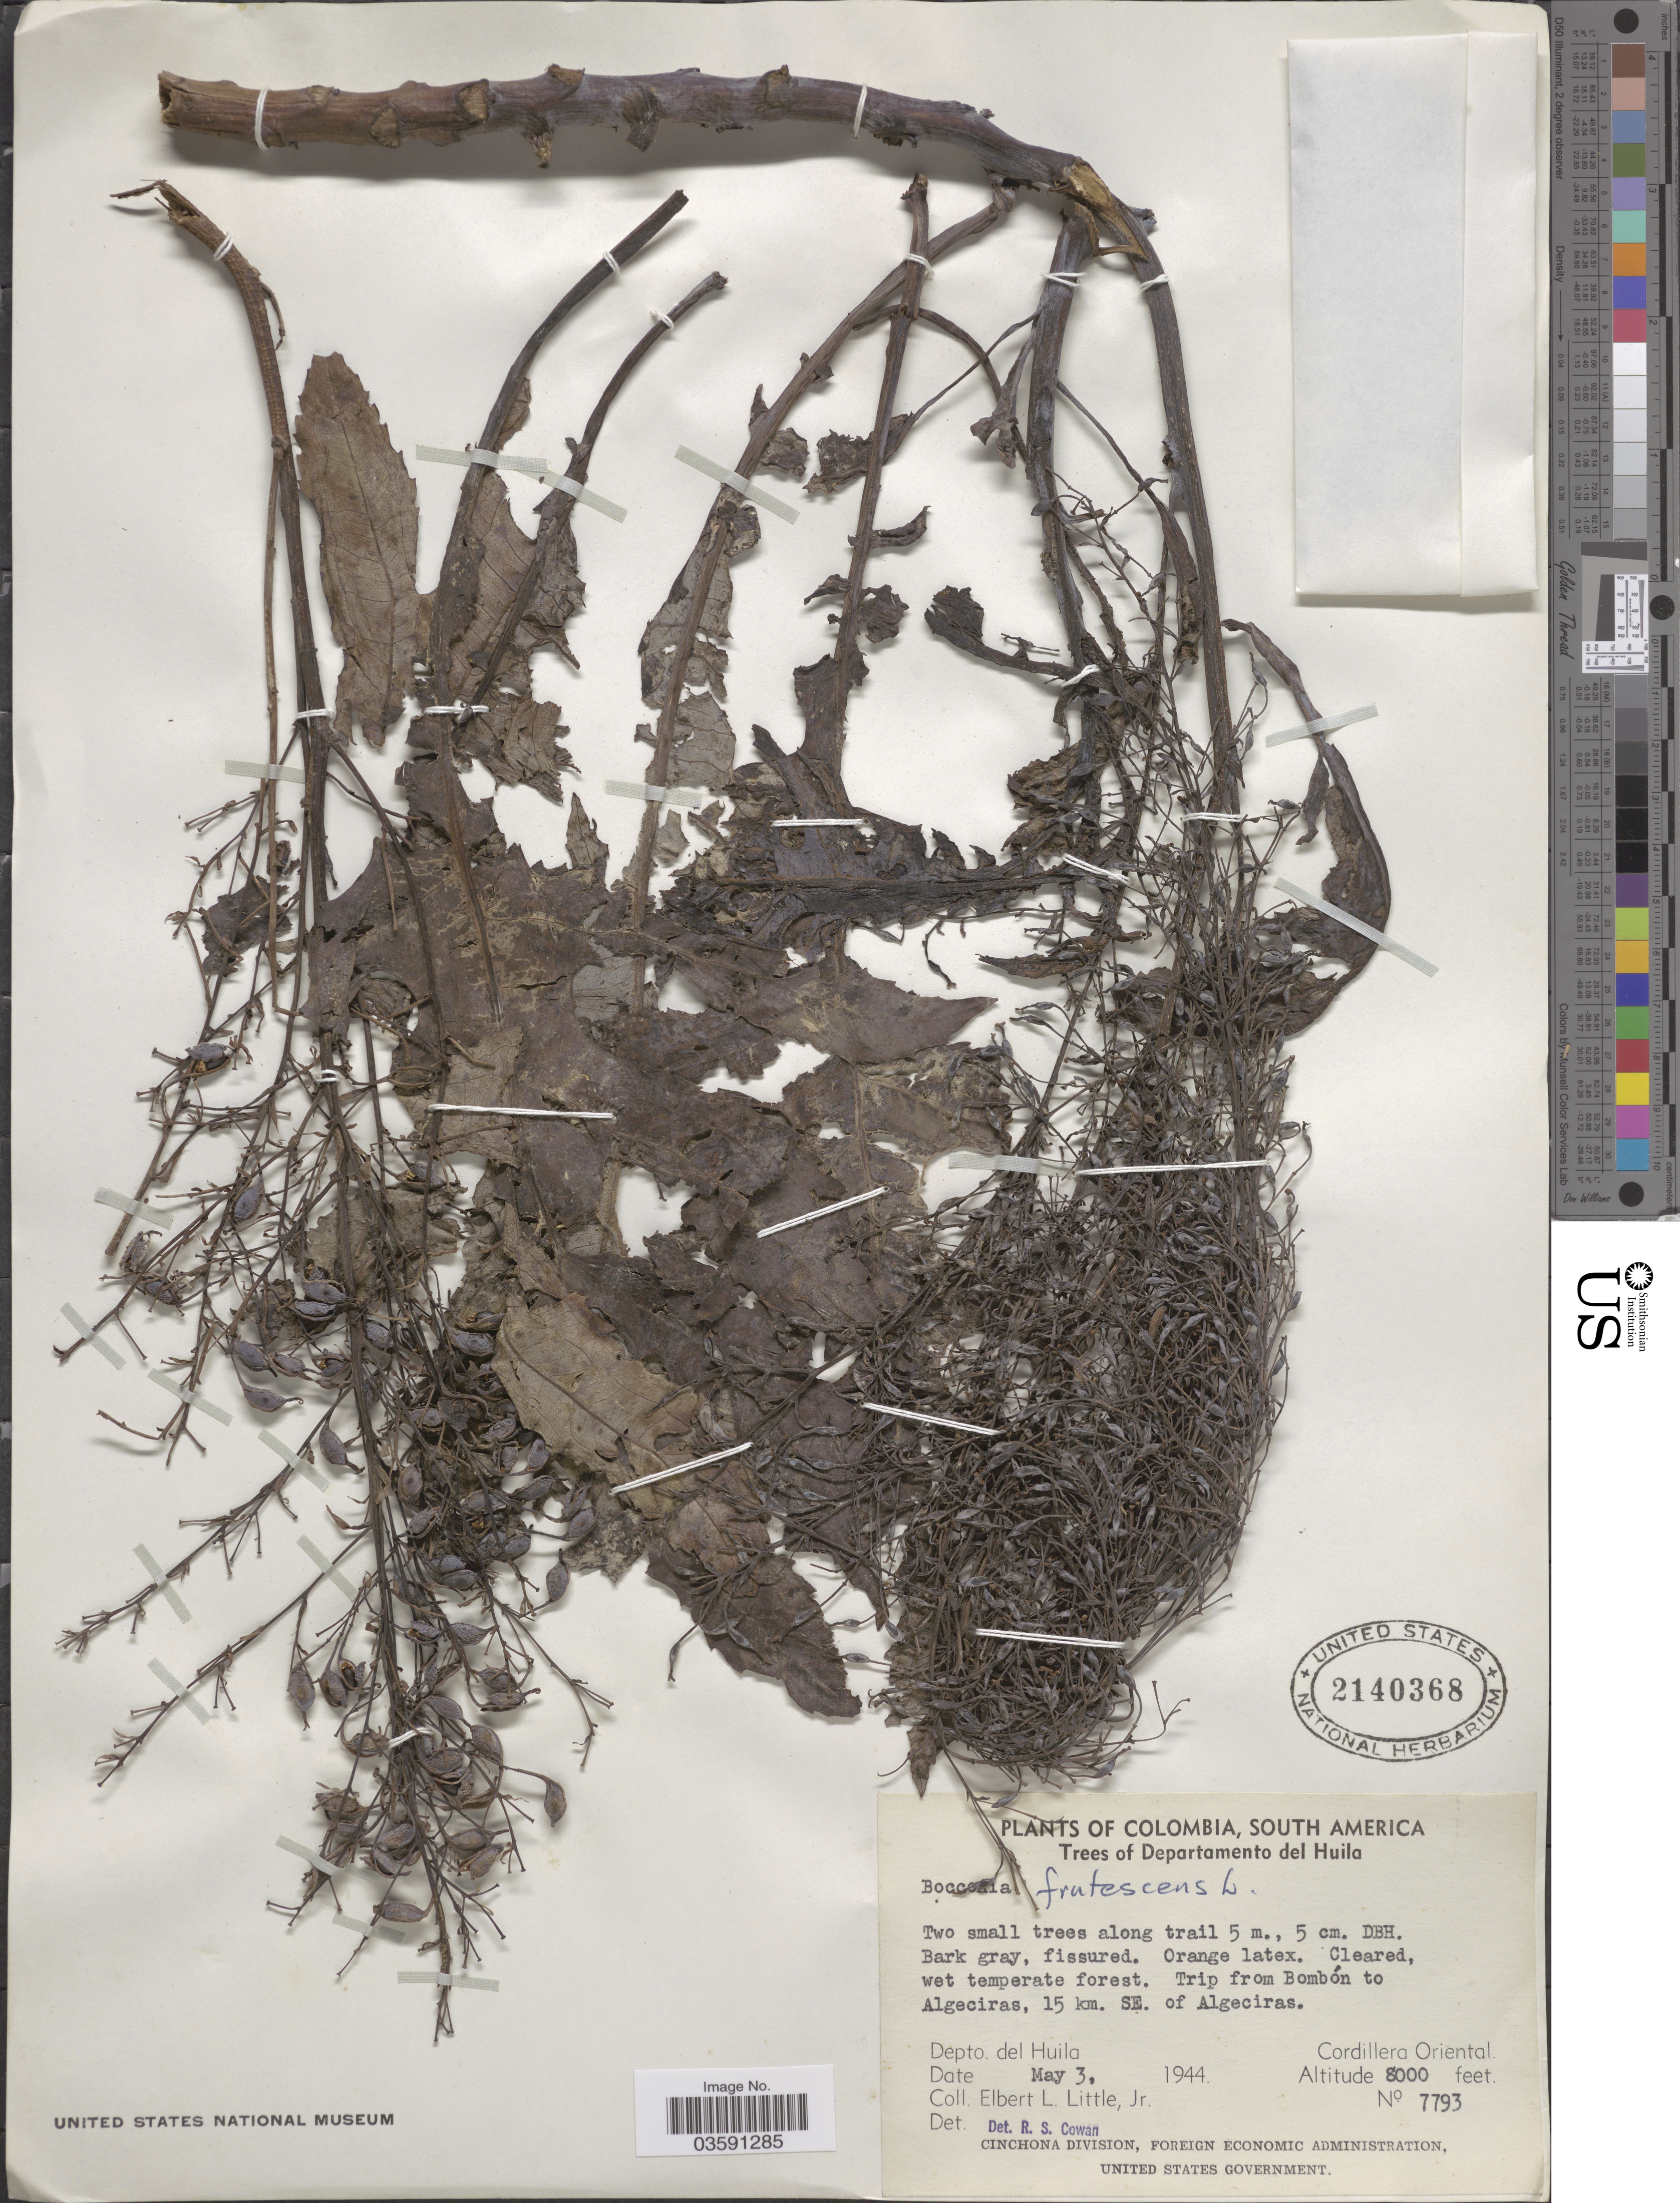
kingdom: Plantae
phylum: Tracheophyta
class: Magnoliopsida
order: Ranunculales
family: Papaveraceae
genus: Bocconia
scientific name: Bocconia integrifolia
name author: Bonpl.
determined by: Strong, Mark T., (BOT), Smithsonian Institution - National Museum of Natural History (UNITED STATES)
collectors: E. L. Little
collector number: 7793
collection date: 1944-05-03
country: Colombia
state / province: Huila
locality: Departamento del Huila. Trip from Bombón to Algeciras, 15 km. SE. of Algeciras. Depto. del Huila. Cordillera Oriental.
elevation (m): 2438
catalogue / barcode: US 2140368